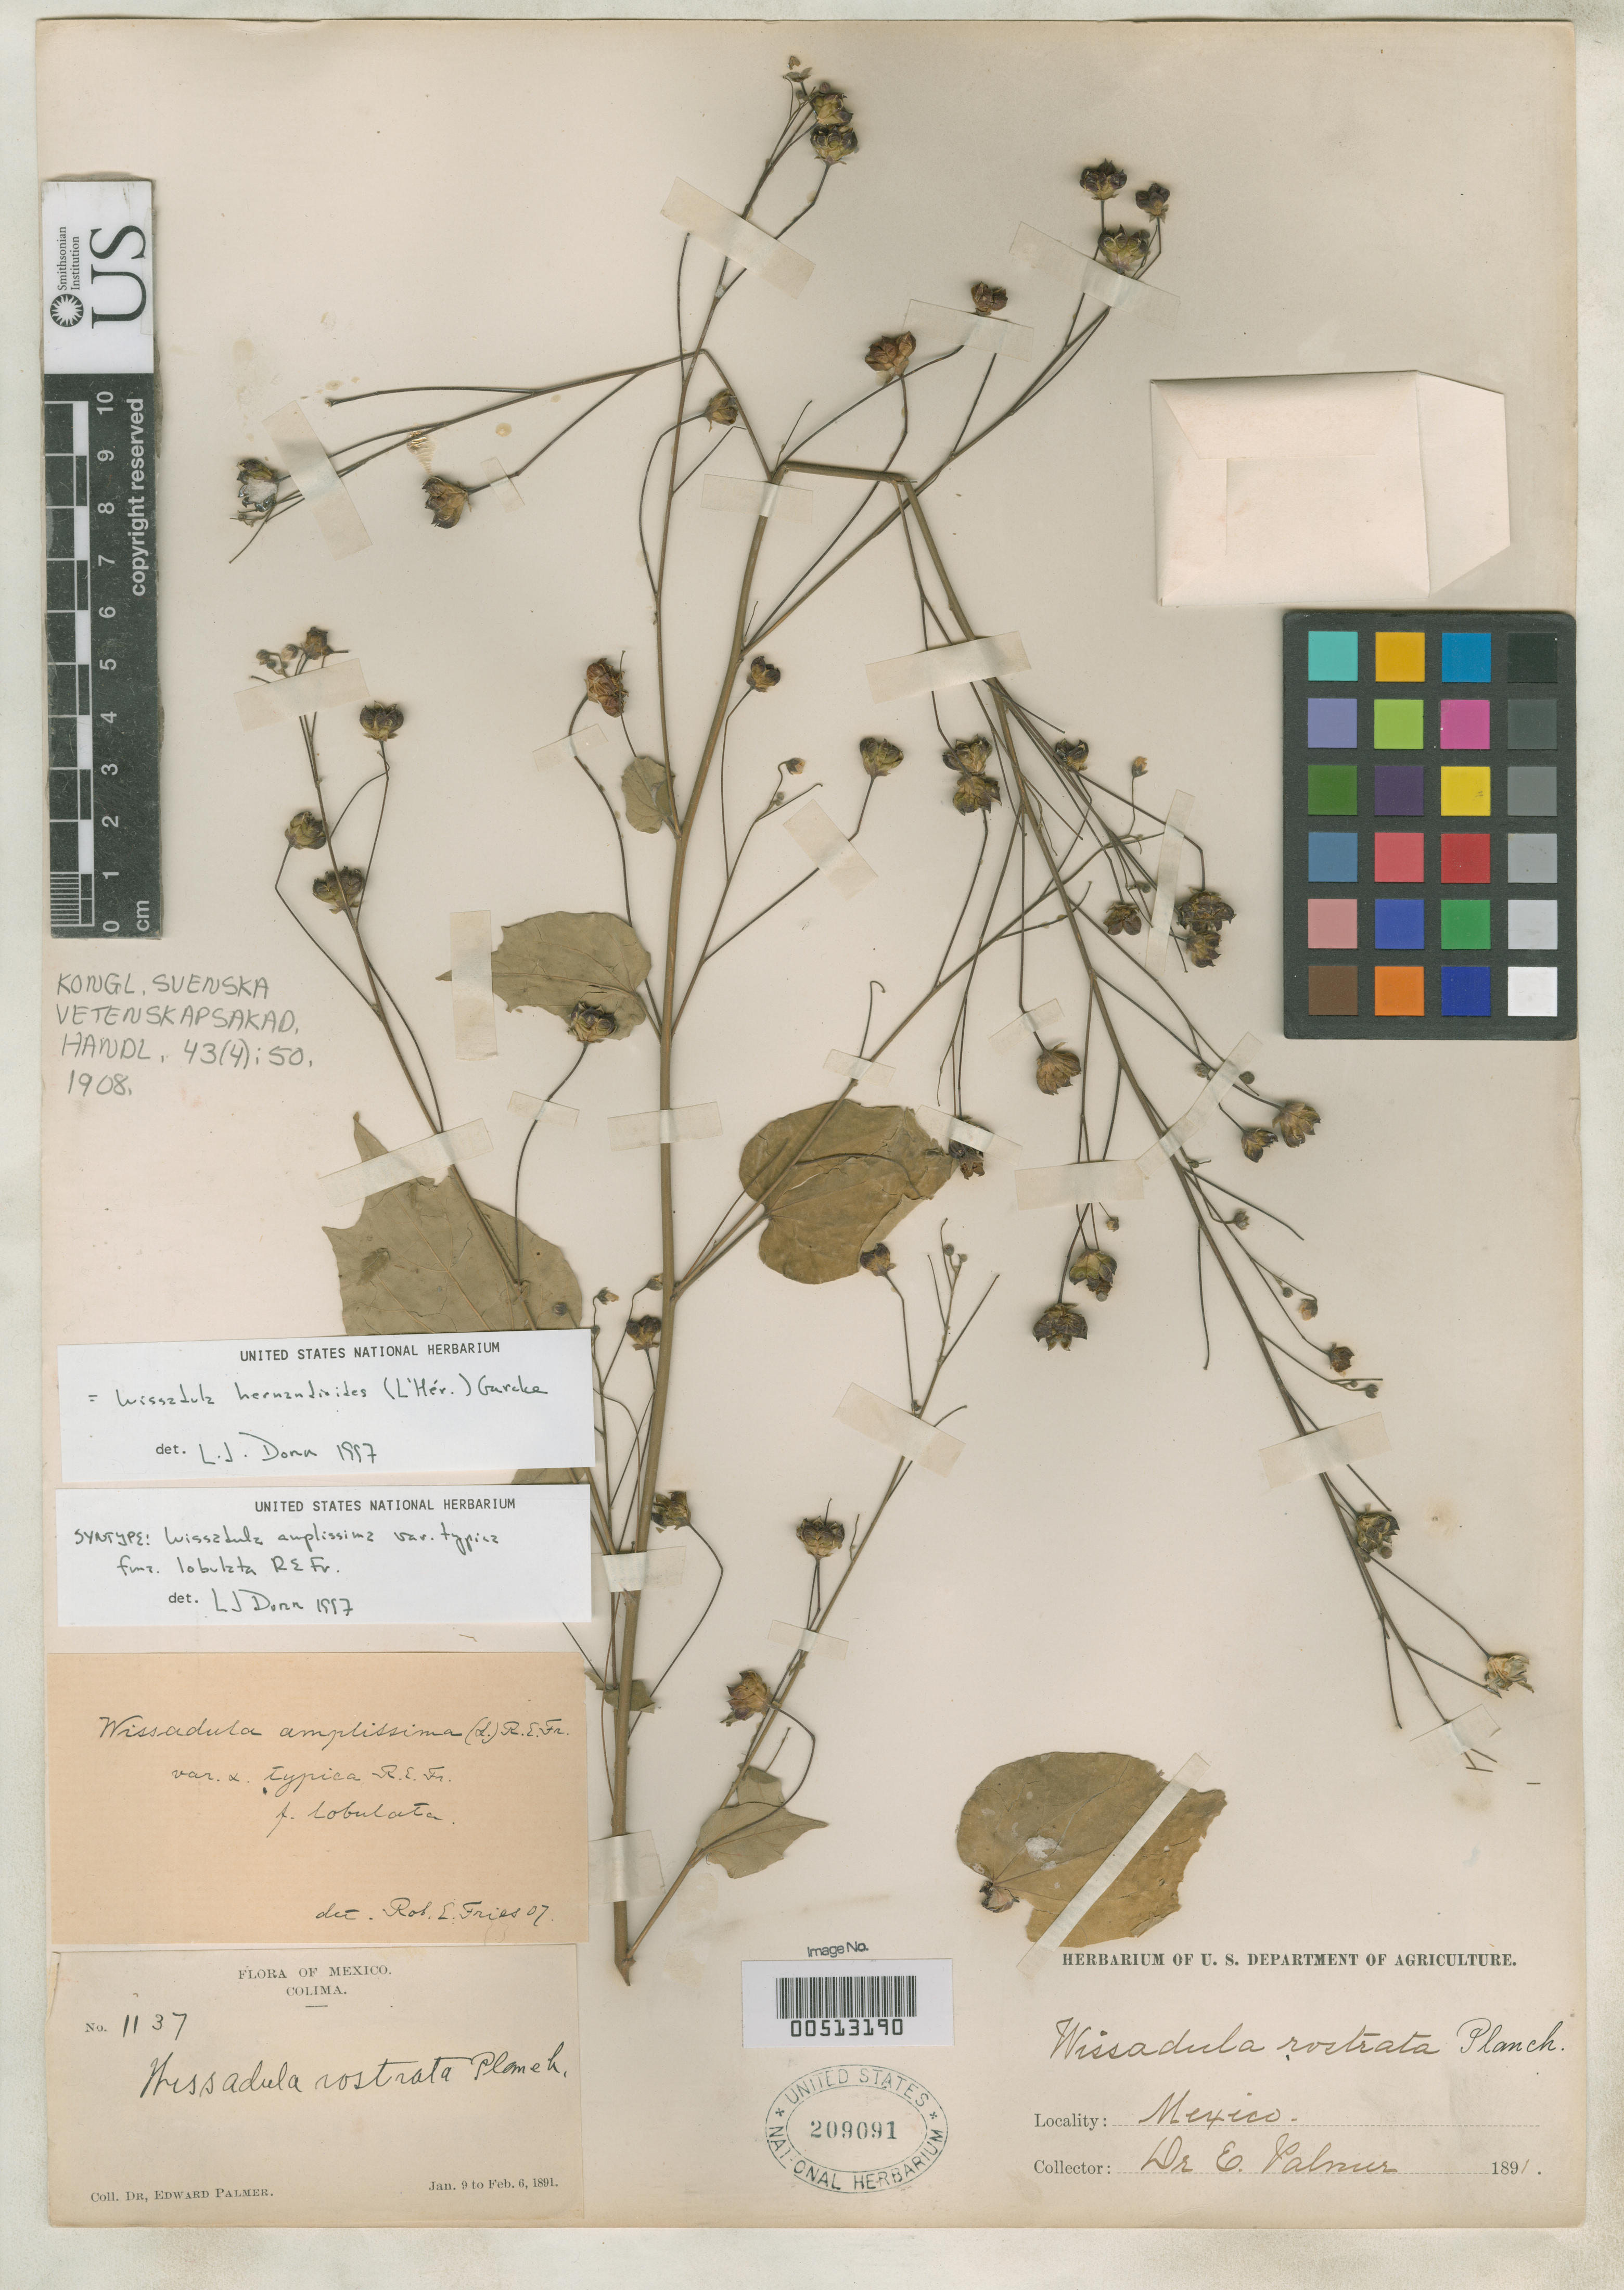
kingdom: Plantae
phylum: Tracheophyta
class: Magnoliopsida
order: Malvales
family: Malvaceae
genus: Wissadula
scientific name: Wissadula amplissima f. lobulata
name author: R.E. Fr.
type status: Syntype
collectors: E. Palmer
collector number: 1137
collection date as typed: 09 Jan 1891 to 06 Feb 1891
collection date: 1891-01-09/1891-02-06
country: Mexico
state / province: Colima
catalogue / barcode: US 209091